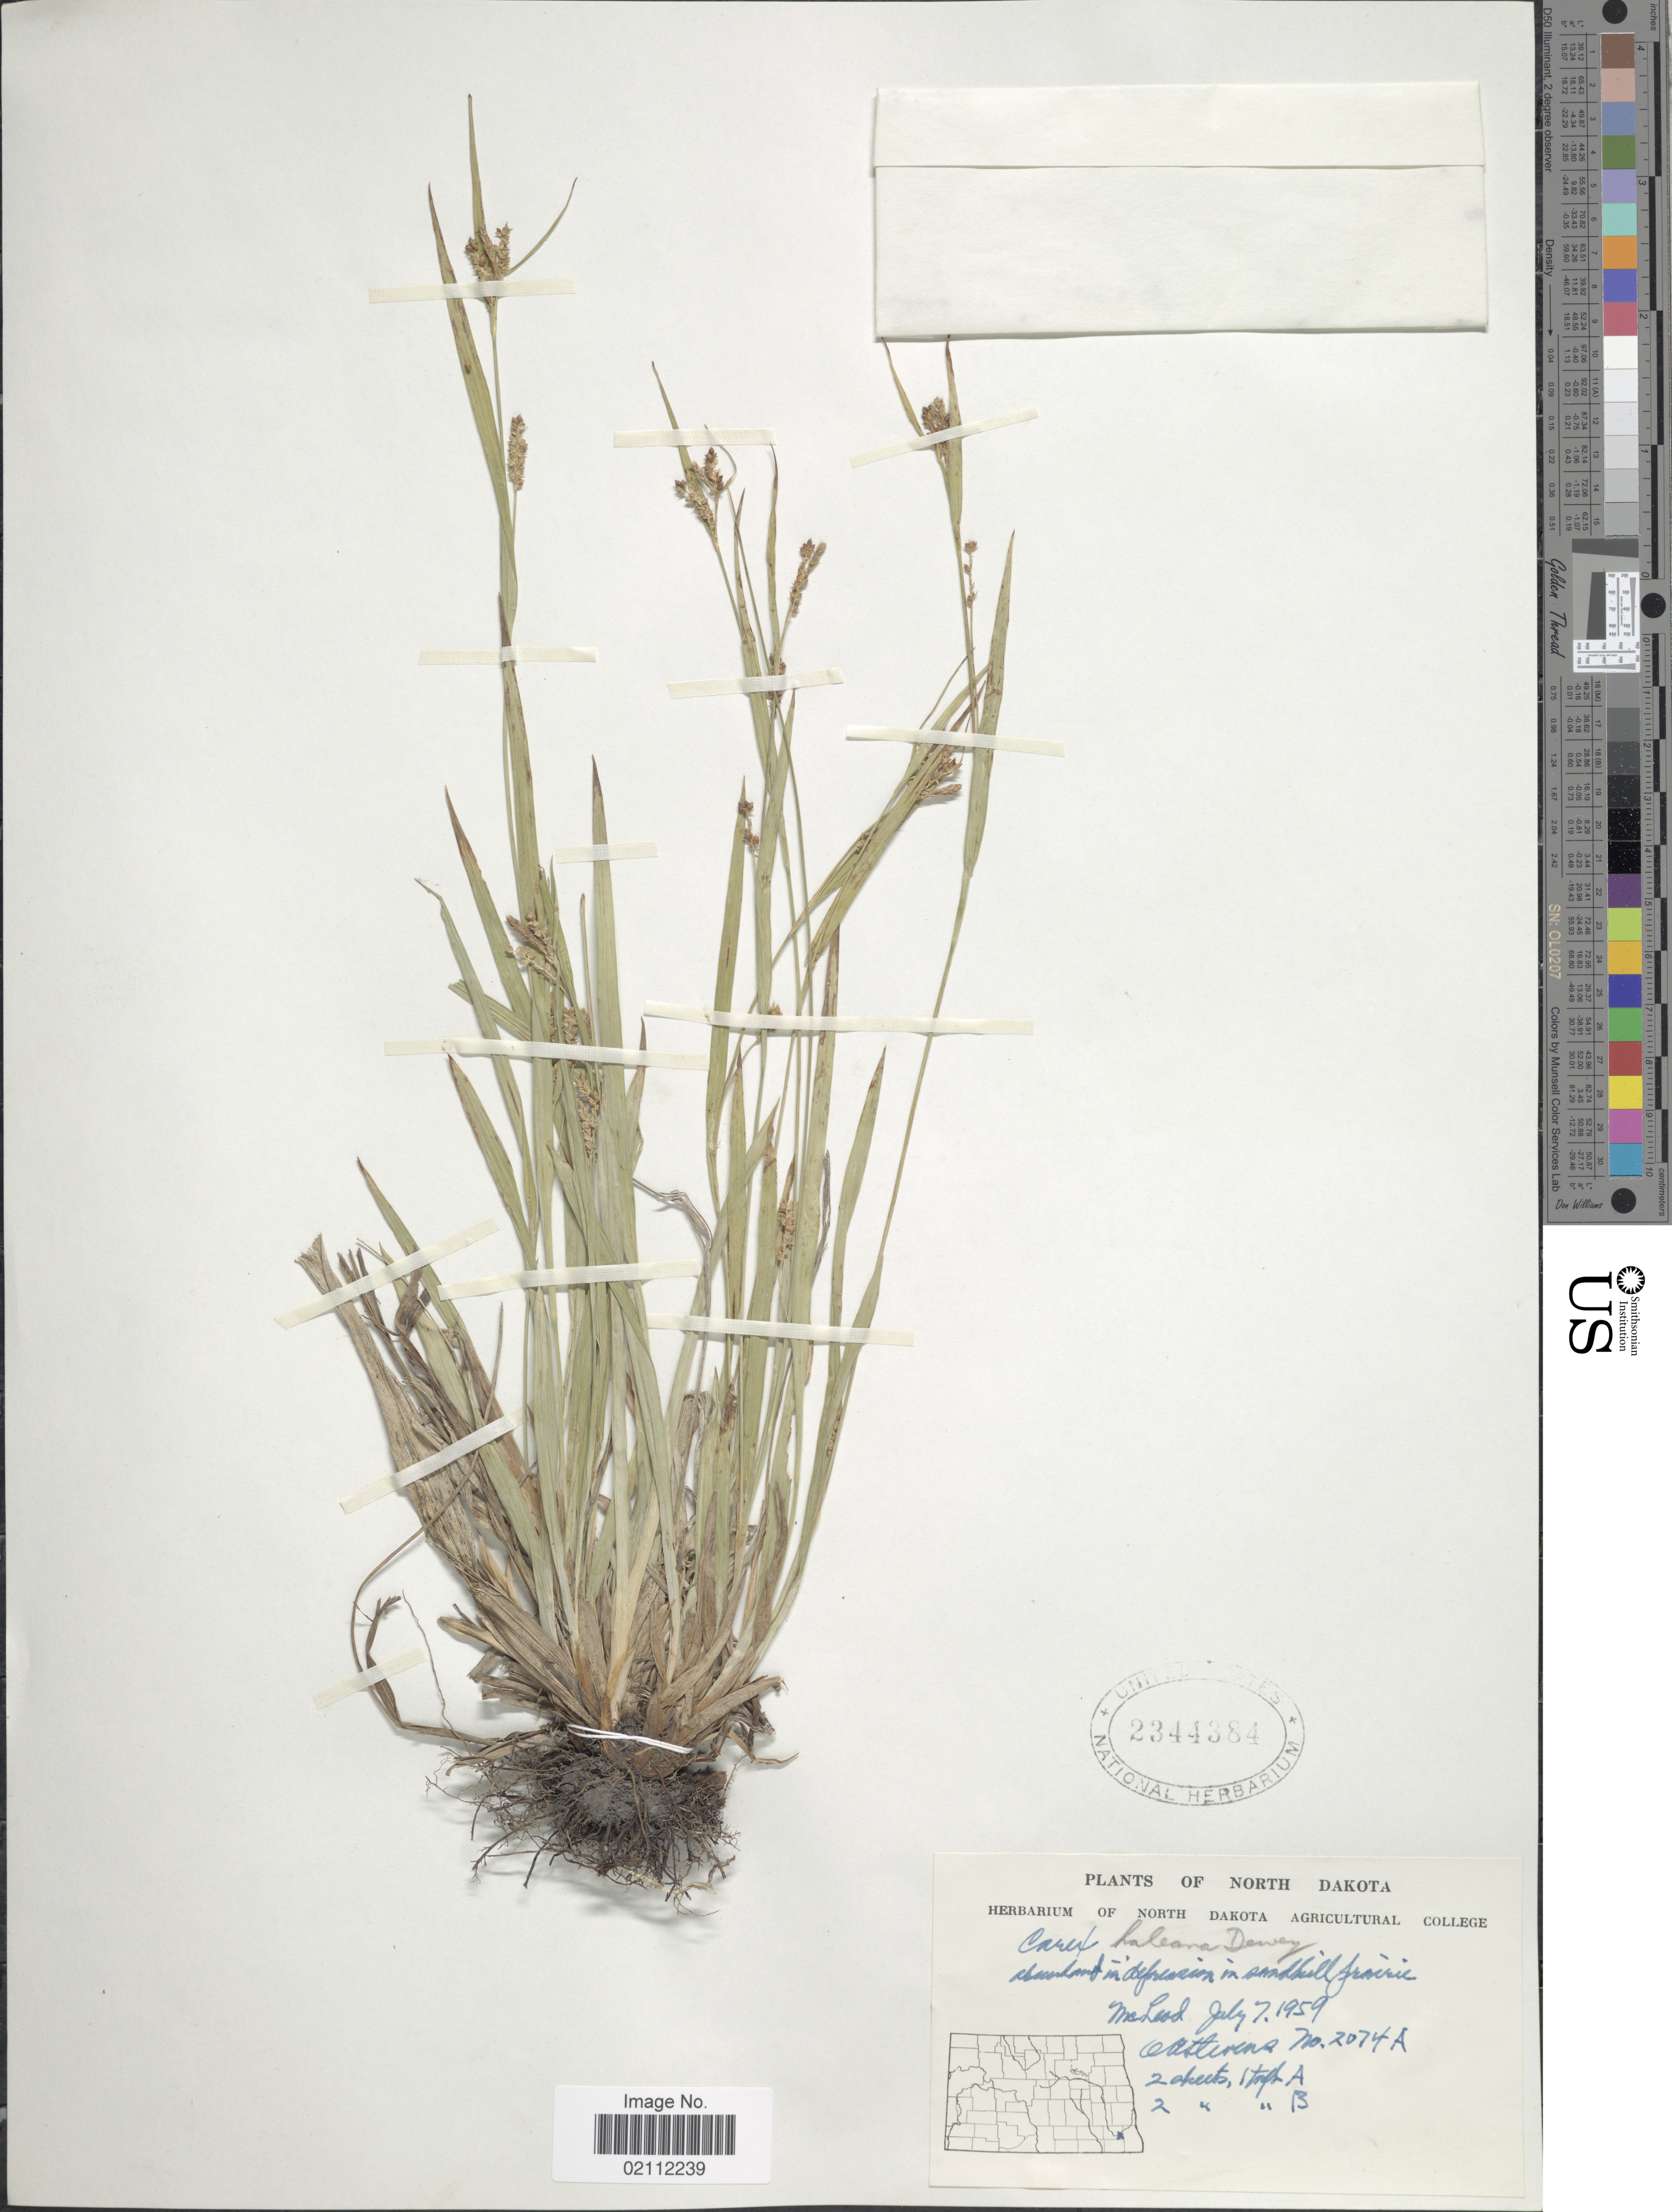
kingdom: Plantae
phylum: Tracheophyta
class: Liliopsida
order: Poales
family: Cyperaceae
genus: Carex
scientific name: Carex granularis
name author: Muhl. ex Willd.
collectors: O. A. Stevens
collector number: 2074A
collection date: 1959-07-07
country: United States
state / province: North Dakota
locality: McLeod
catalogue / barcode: US 2344384